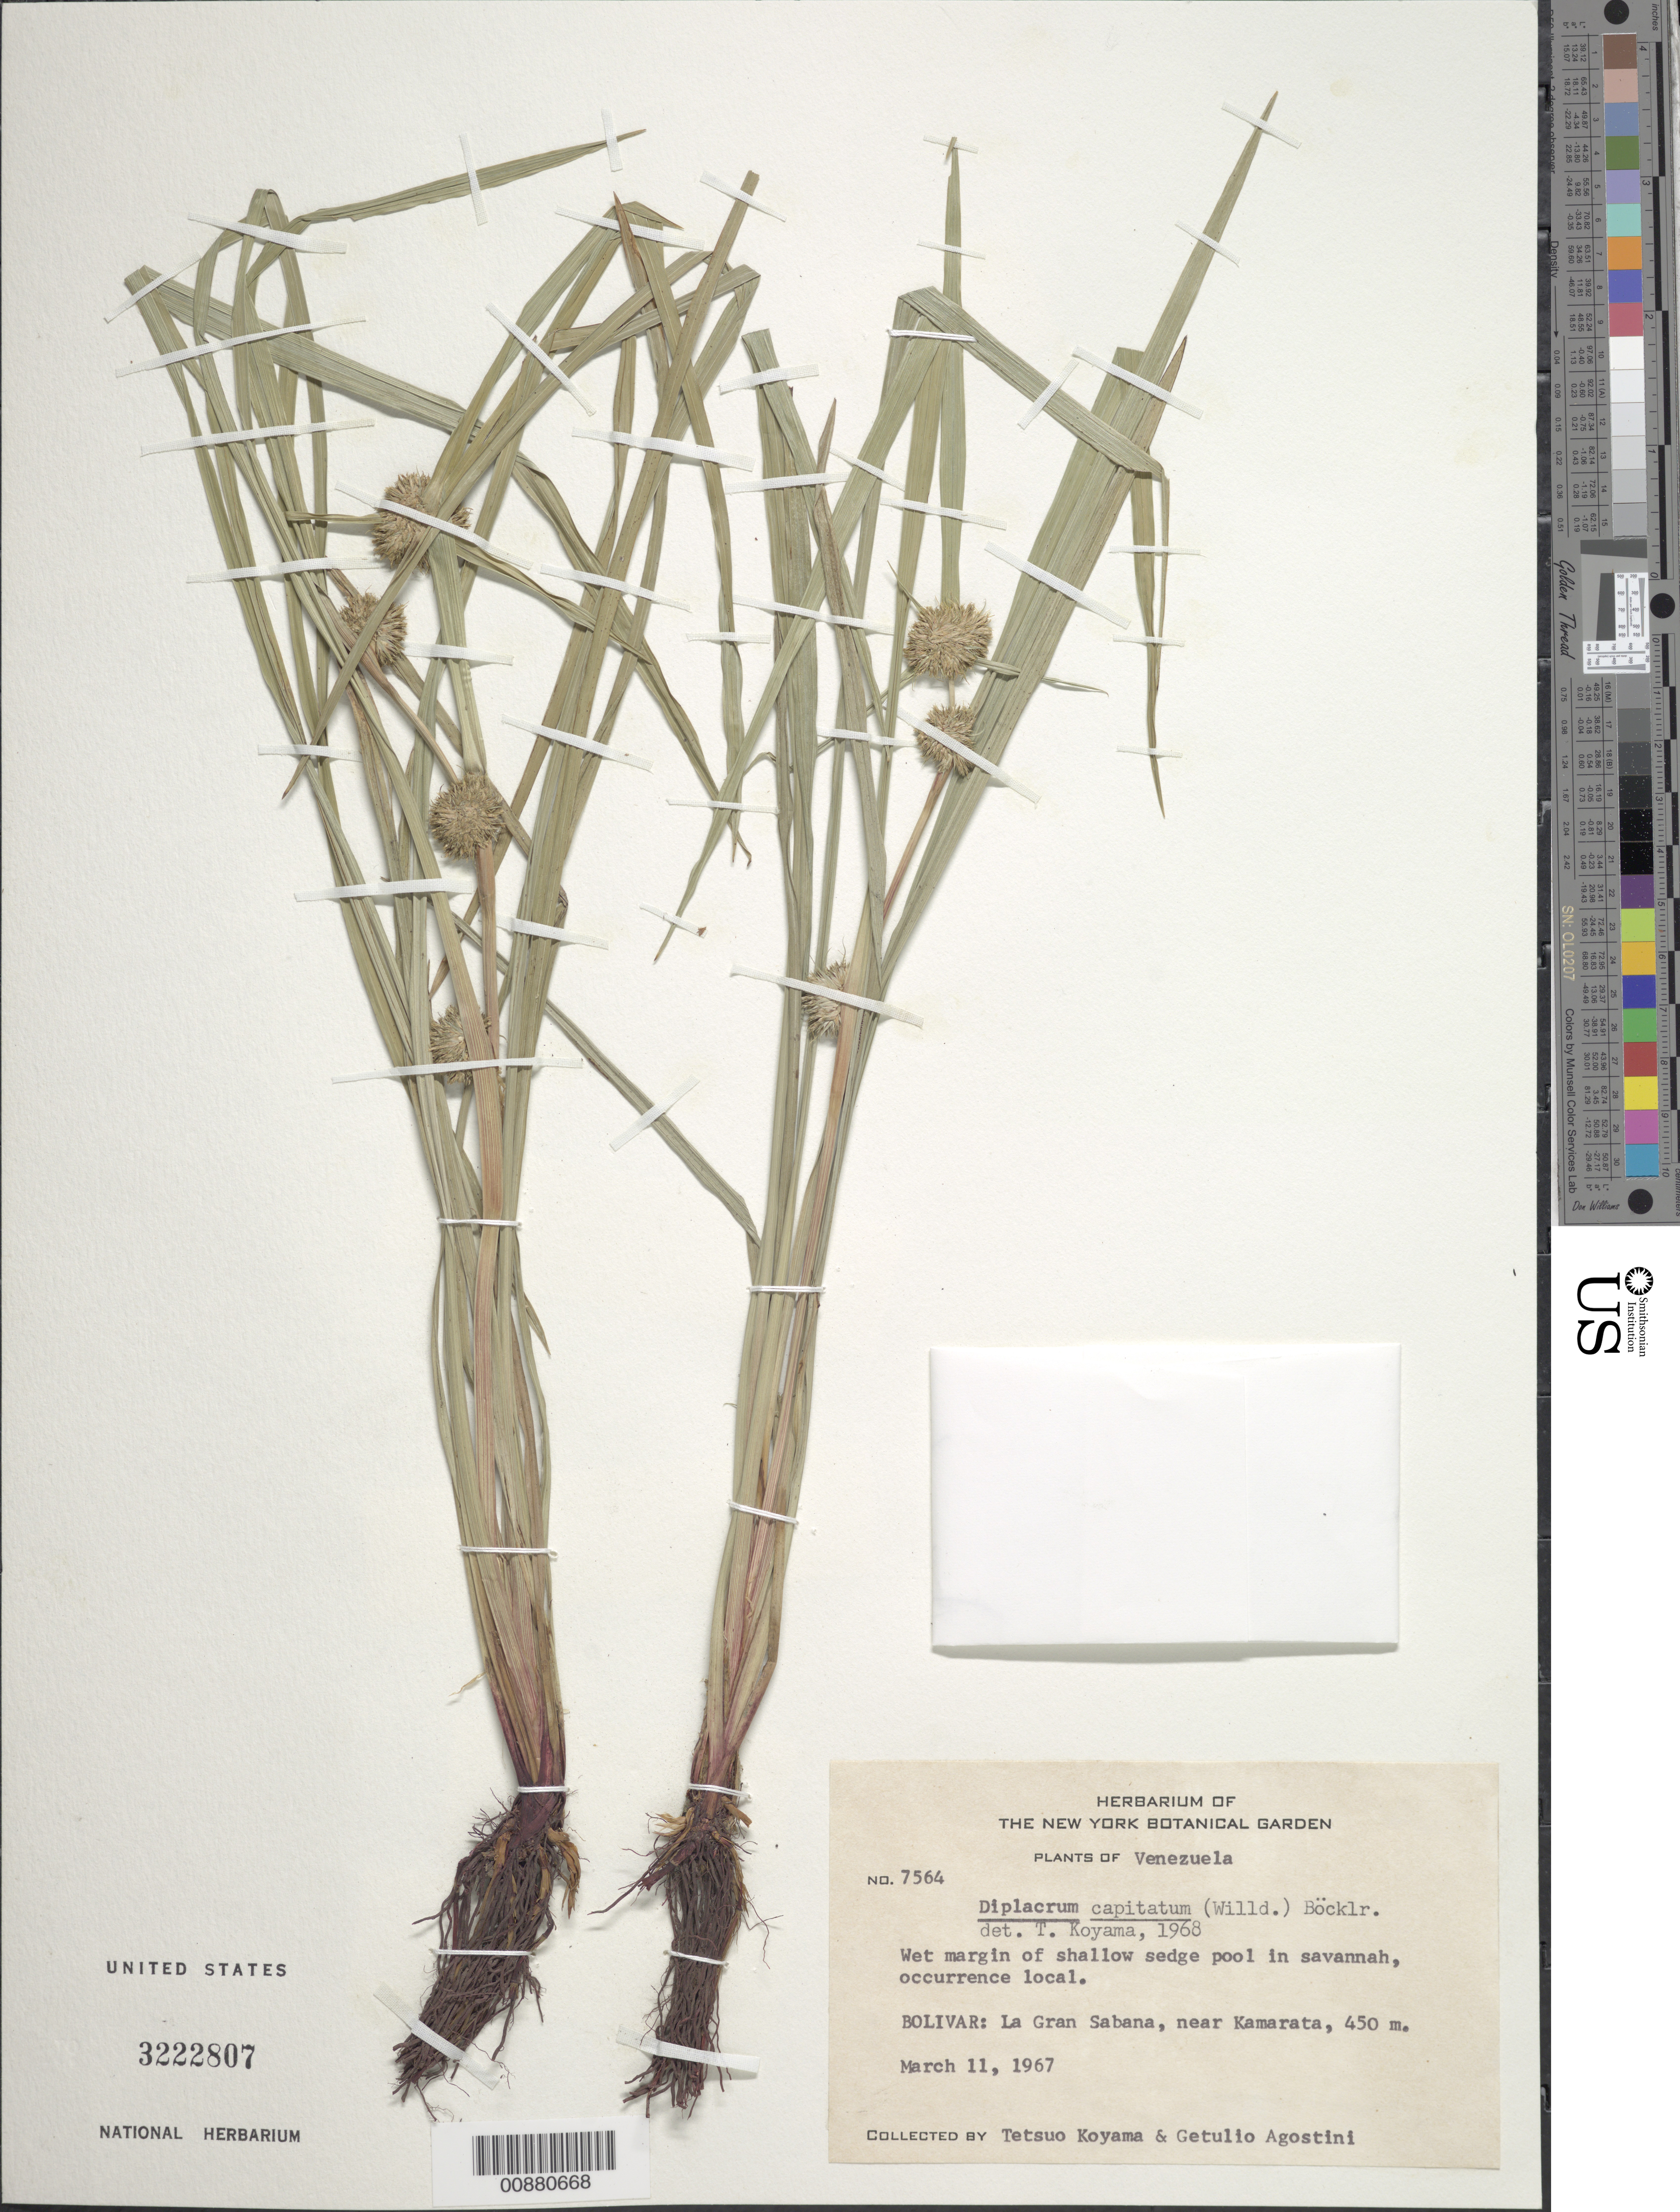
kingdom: Plantae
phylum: Tracheophyta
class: Liliopsida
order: Poales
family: Cyperaceae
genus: Diplacrum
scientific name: Diplacrum capitatum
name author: (Willd.) Boeckeler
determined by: Koyama, Tetsuo M.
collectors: T. Koyama & G. Agostini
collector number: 7564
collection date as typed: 11-Mar-67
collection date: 1967-03-11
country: Venezuela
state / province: Bolívar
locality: La Gran Sabana, near Kamarata Mission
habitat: Wet margin of shallow sedge pool in savanna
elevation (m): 450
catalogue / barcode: US 3222807